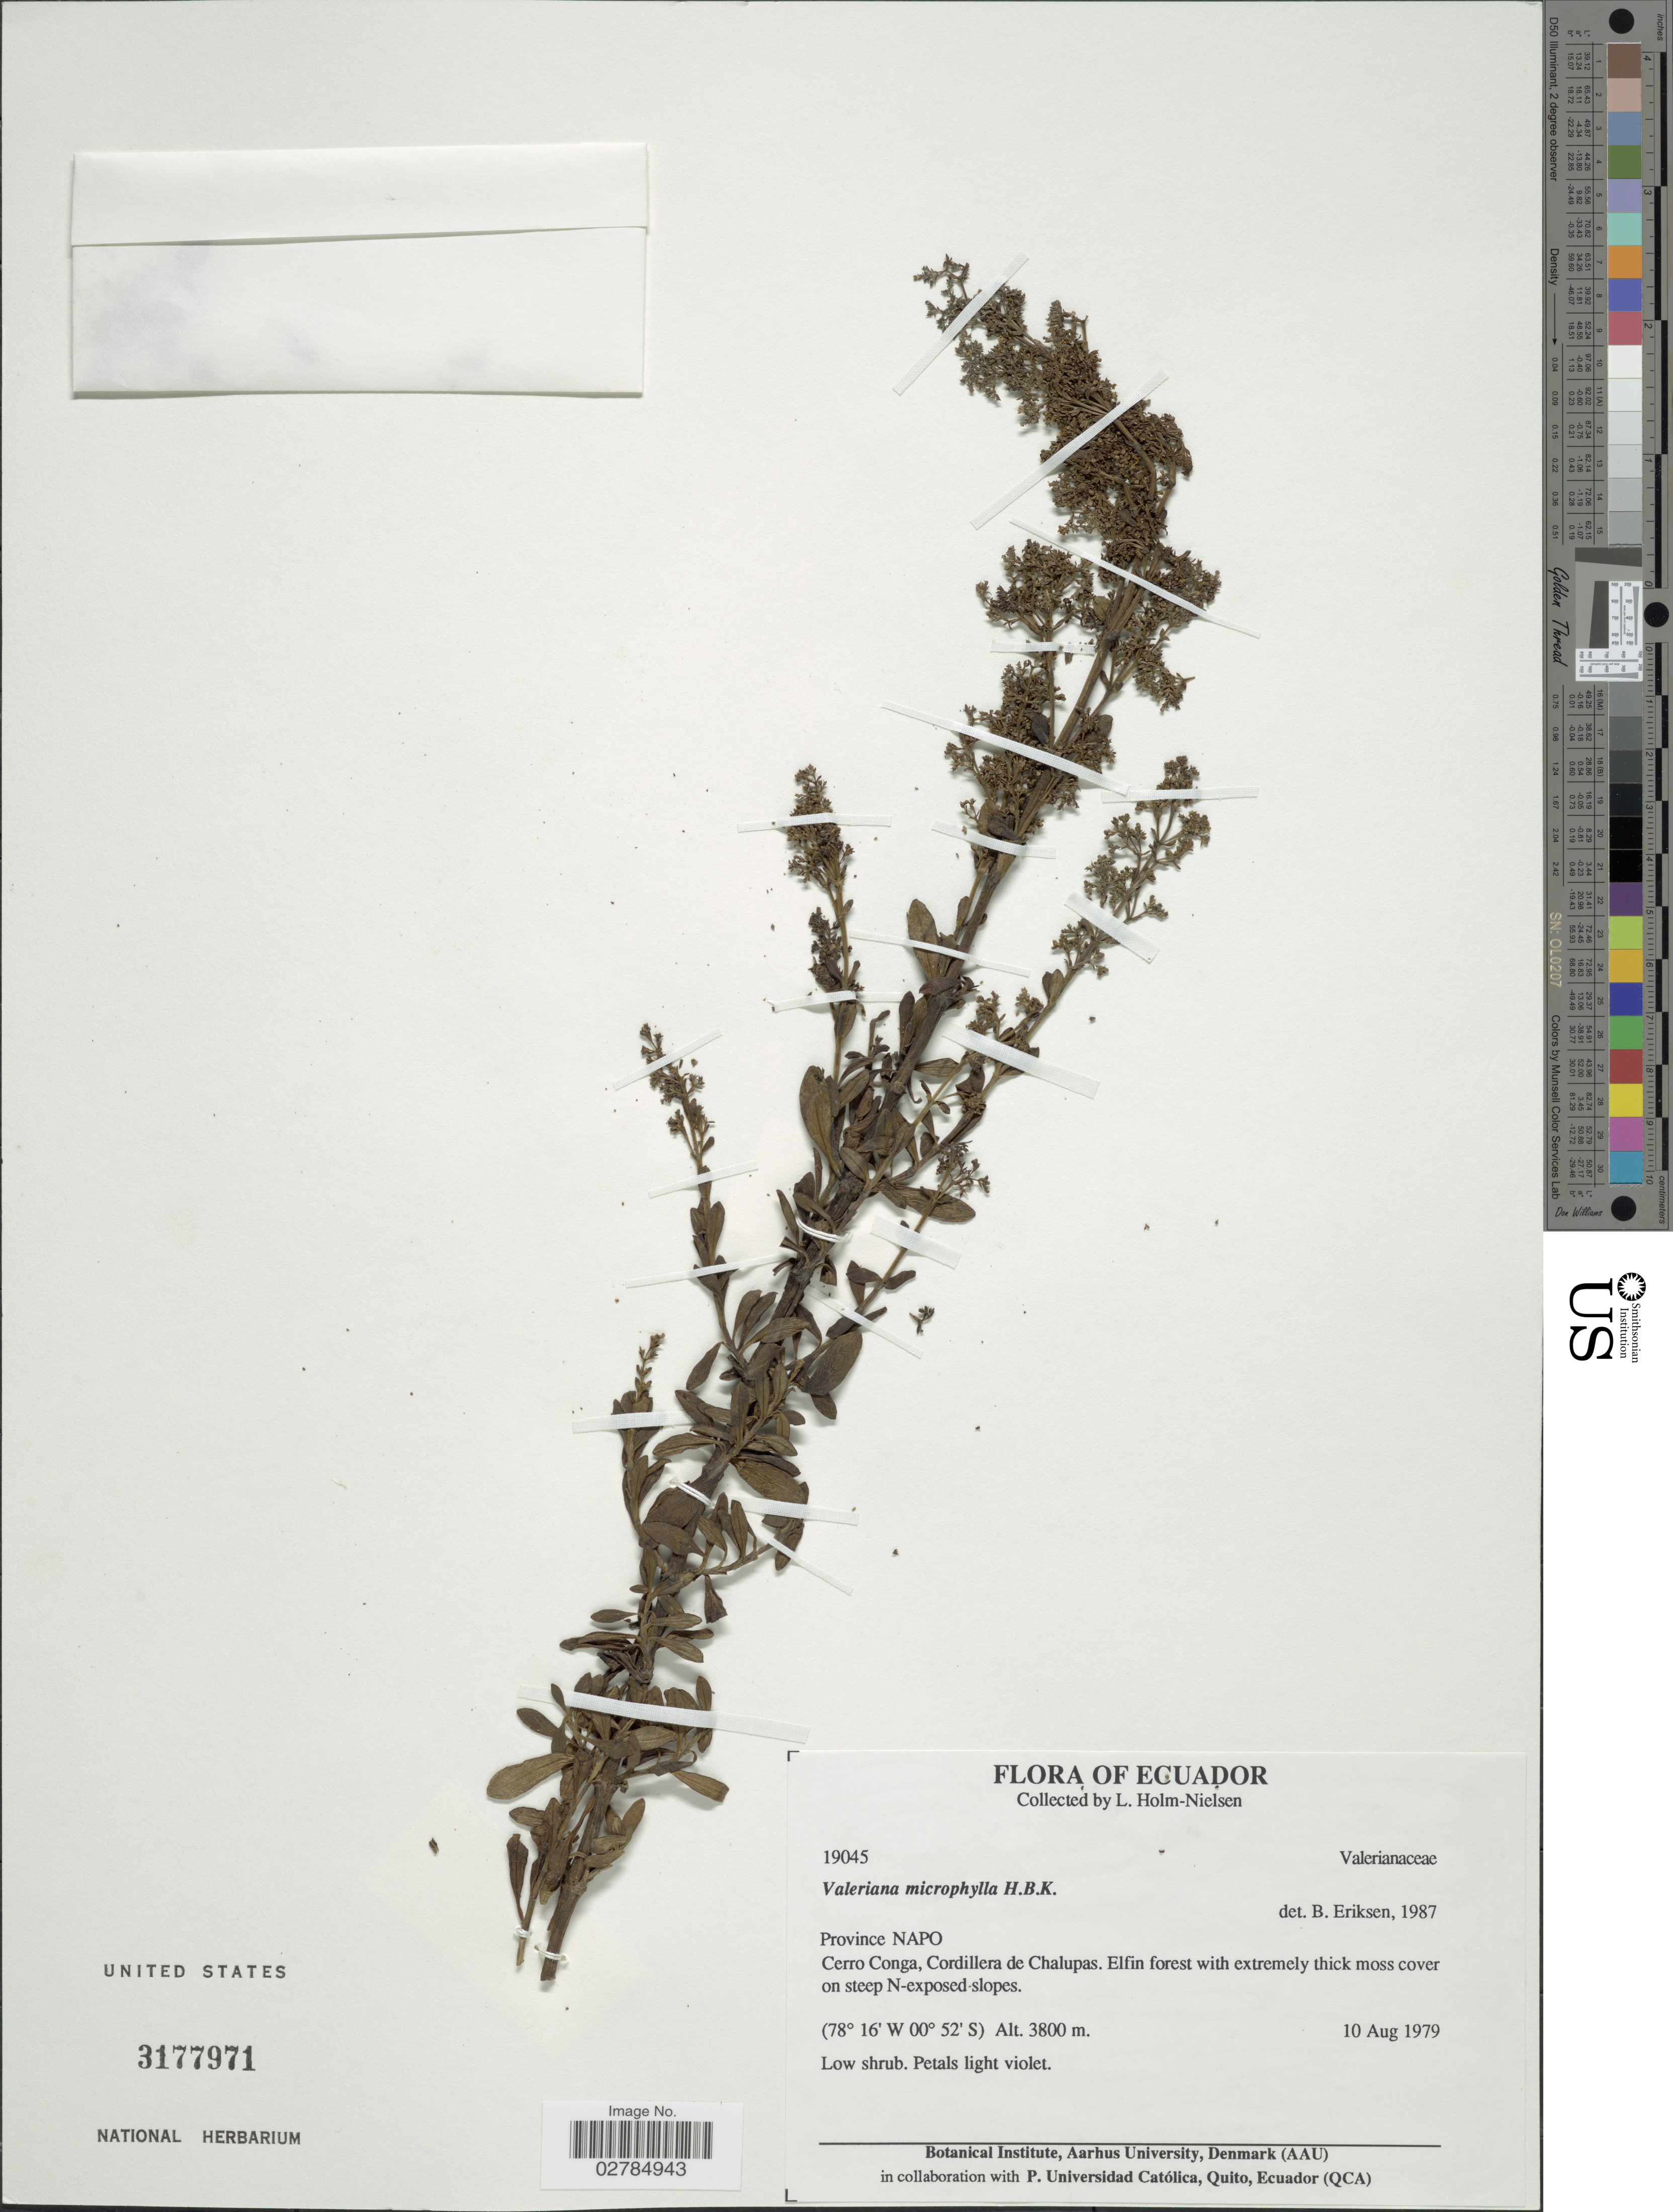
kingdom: Plantae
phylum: Tracheophyta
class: Magnoliopsida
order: Dipsacales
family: Caprifoliaceae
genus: Valeriana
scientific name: Valeriana microphylla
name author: Kunth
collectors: L. Holm-Nielsen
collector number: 19045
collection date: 1979-08-10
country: Ecuador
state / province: Napo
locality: Cerro Conga, Cordillera de Chalupas.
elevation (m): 3800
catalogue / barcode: US 3177971